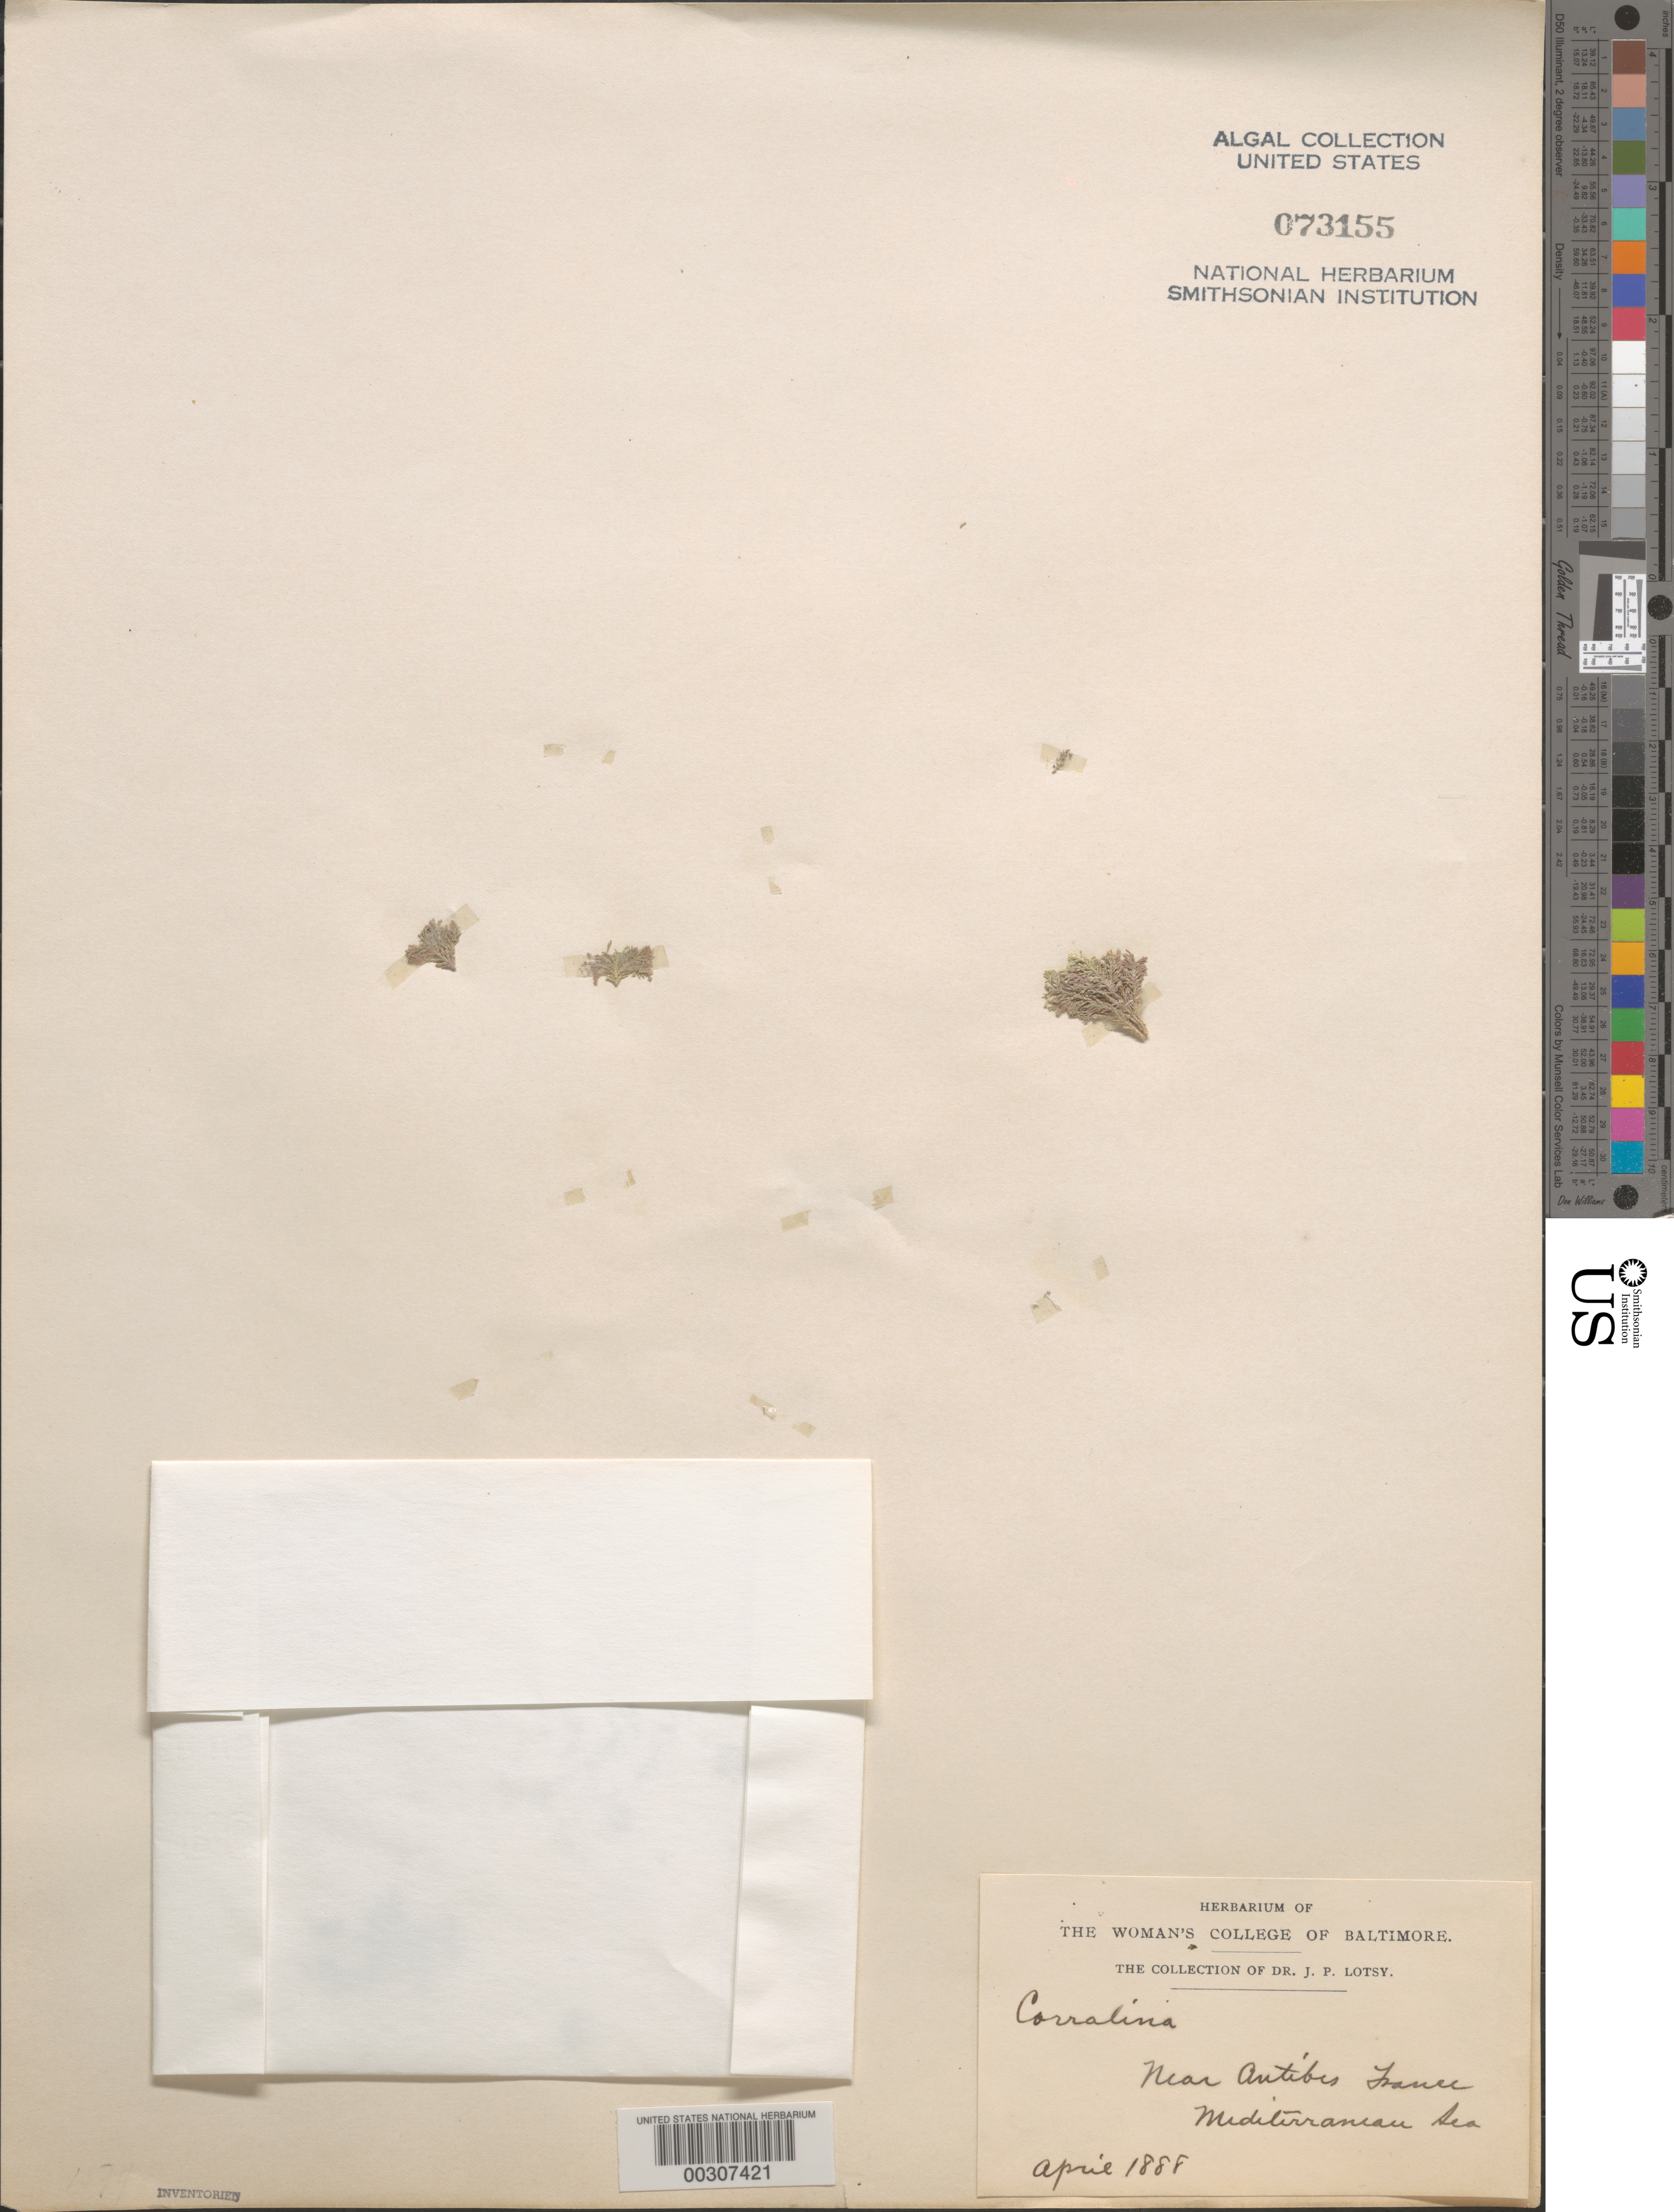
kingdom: Plantae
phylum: Rhodophyta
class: Florideophyceae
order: Corallinales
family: Corallinaceae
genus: Corallina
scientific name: Corallina sp.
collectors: J. Lotsy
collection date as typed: Apr 1888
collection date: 1888-04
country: France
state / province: Provence-Alpes-Côte d'Azur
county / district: Alpes-Maritimes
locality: Antibes, Mediterranean Sea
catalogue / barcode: US 73155